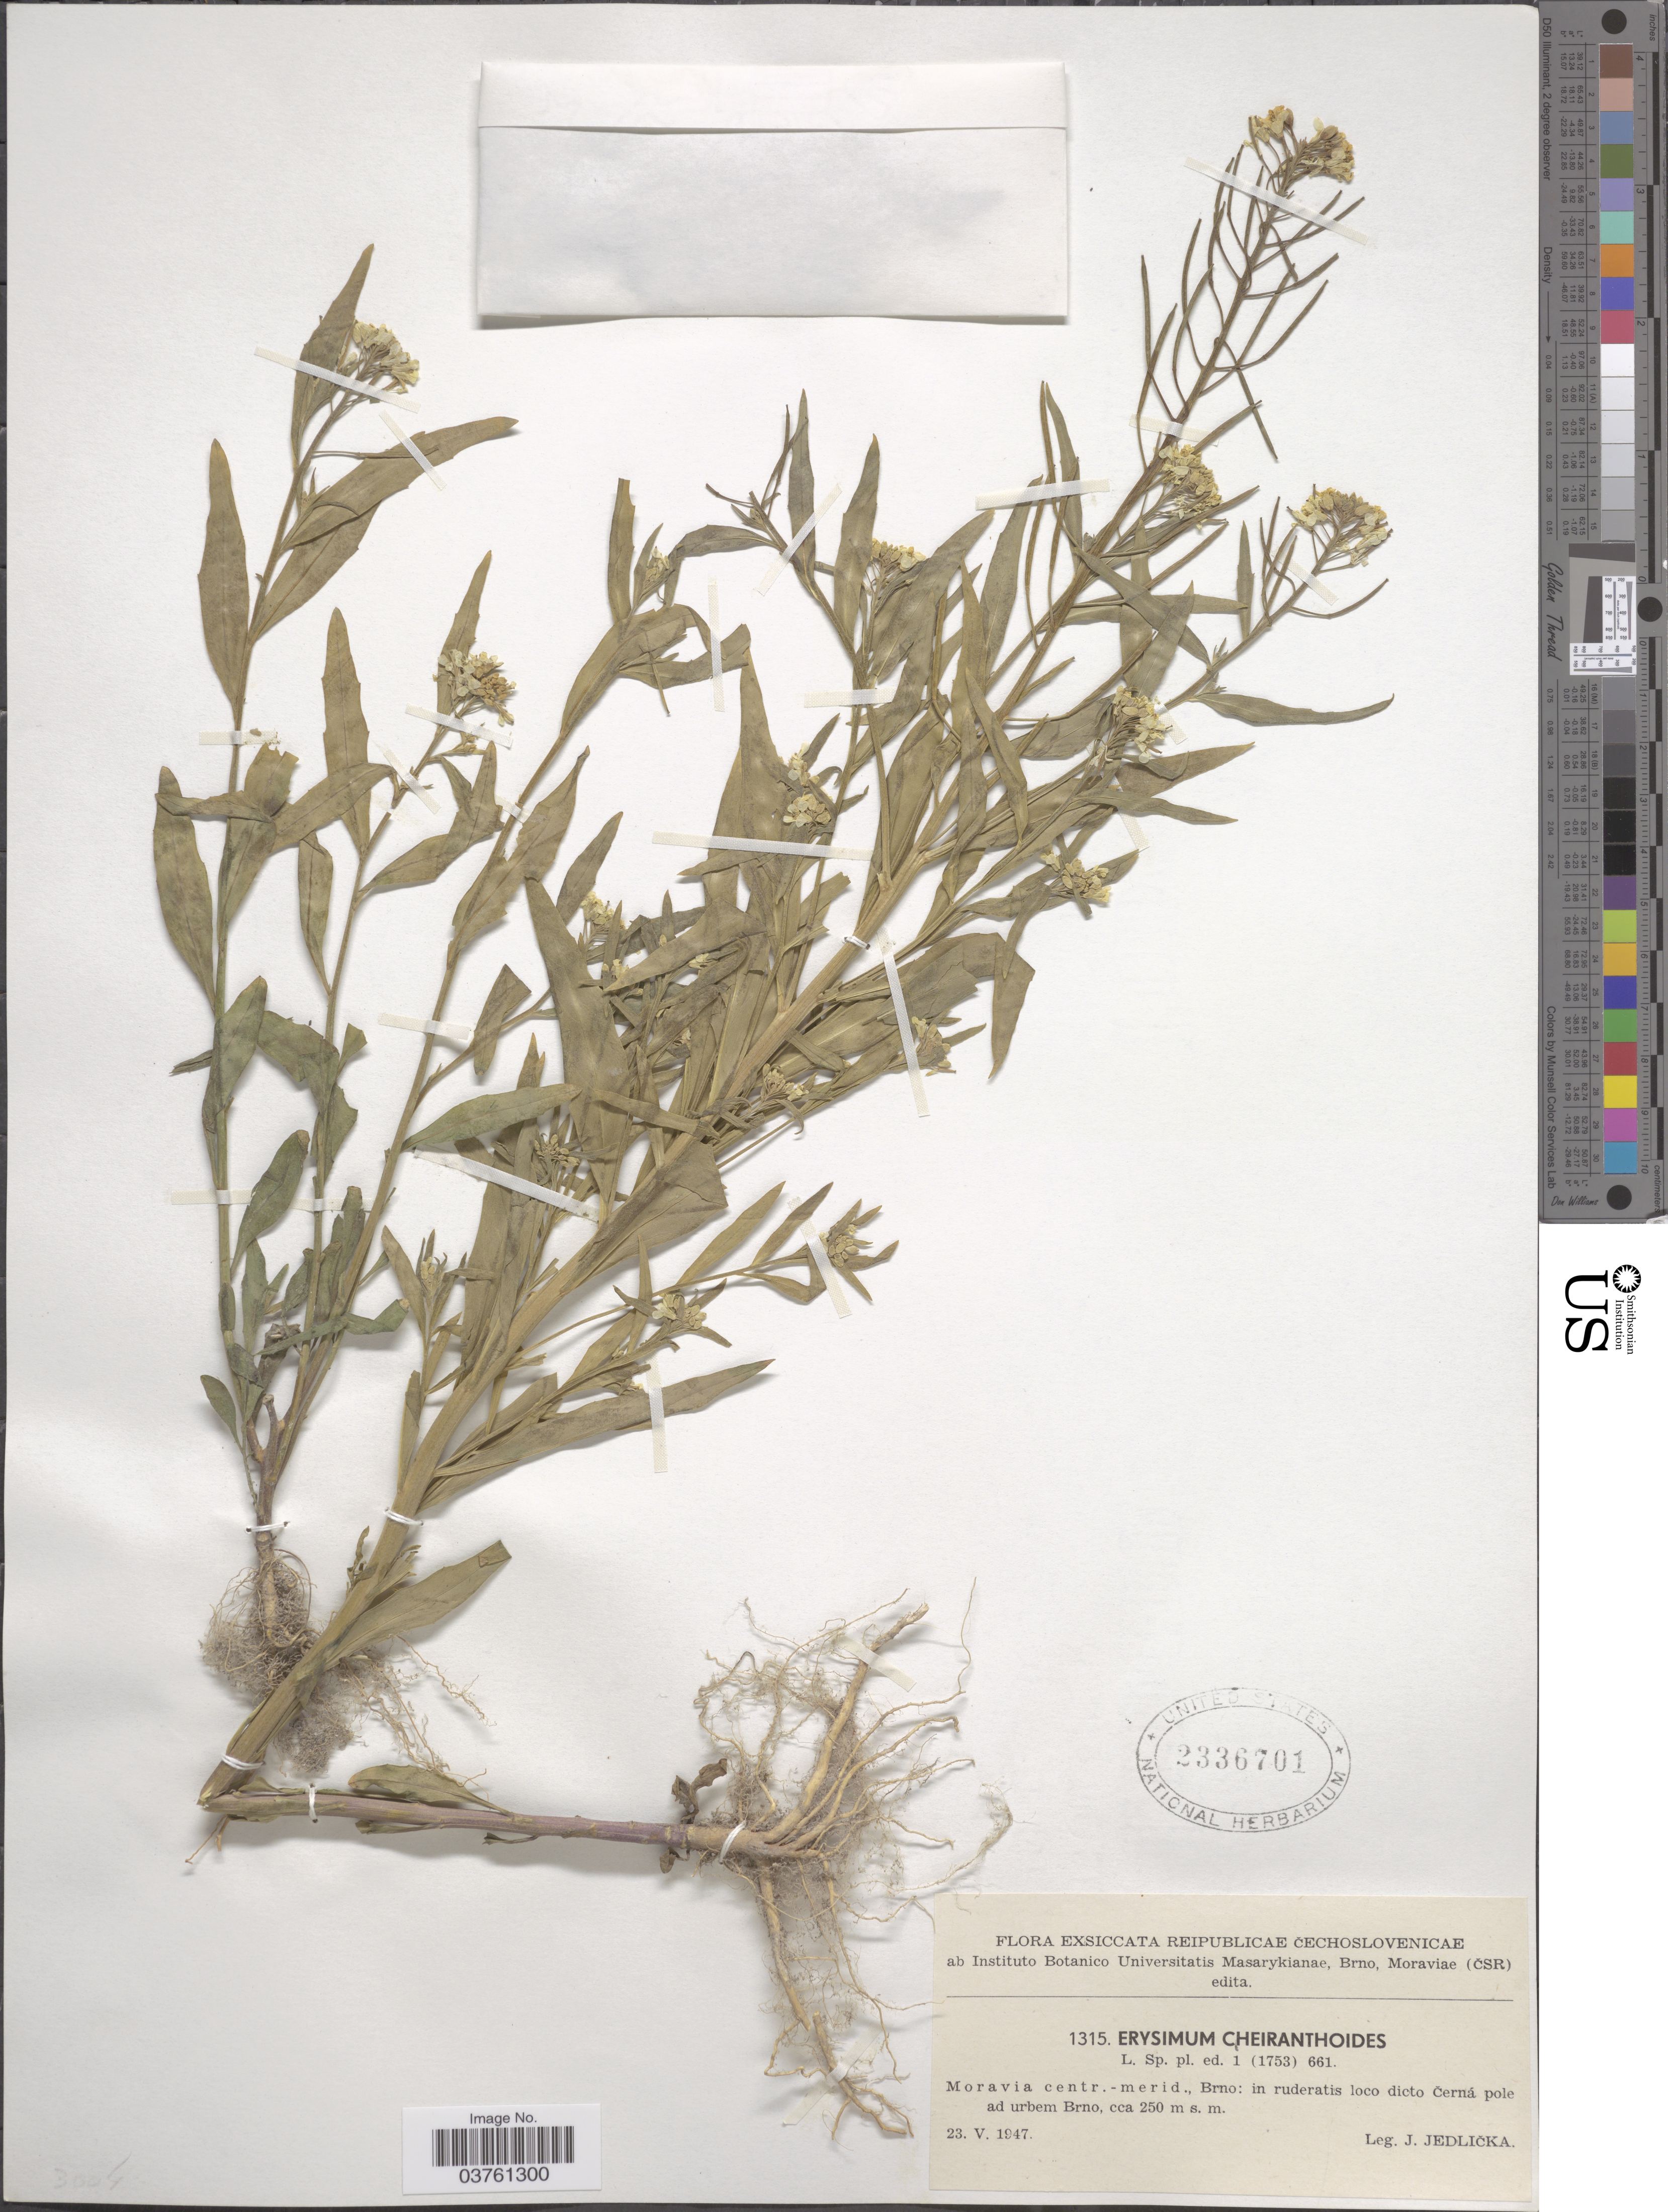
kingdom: Plantae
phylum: Tracheophyta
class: Magnoliopsida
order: Brassicales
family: Brassicaceae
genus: Erysimum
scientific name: Erysimum cheiranthoides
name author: L.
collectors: J. Jedlicka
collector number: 1315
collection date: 1947-05-23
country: Czechia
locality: Reipublicae Čechoslovenicae. Moravia centr.-merid., Brno: in ruderatis loco dicto Černá pole ad urbem Brno.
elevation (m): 250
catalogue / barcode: US 2336701